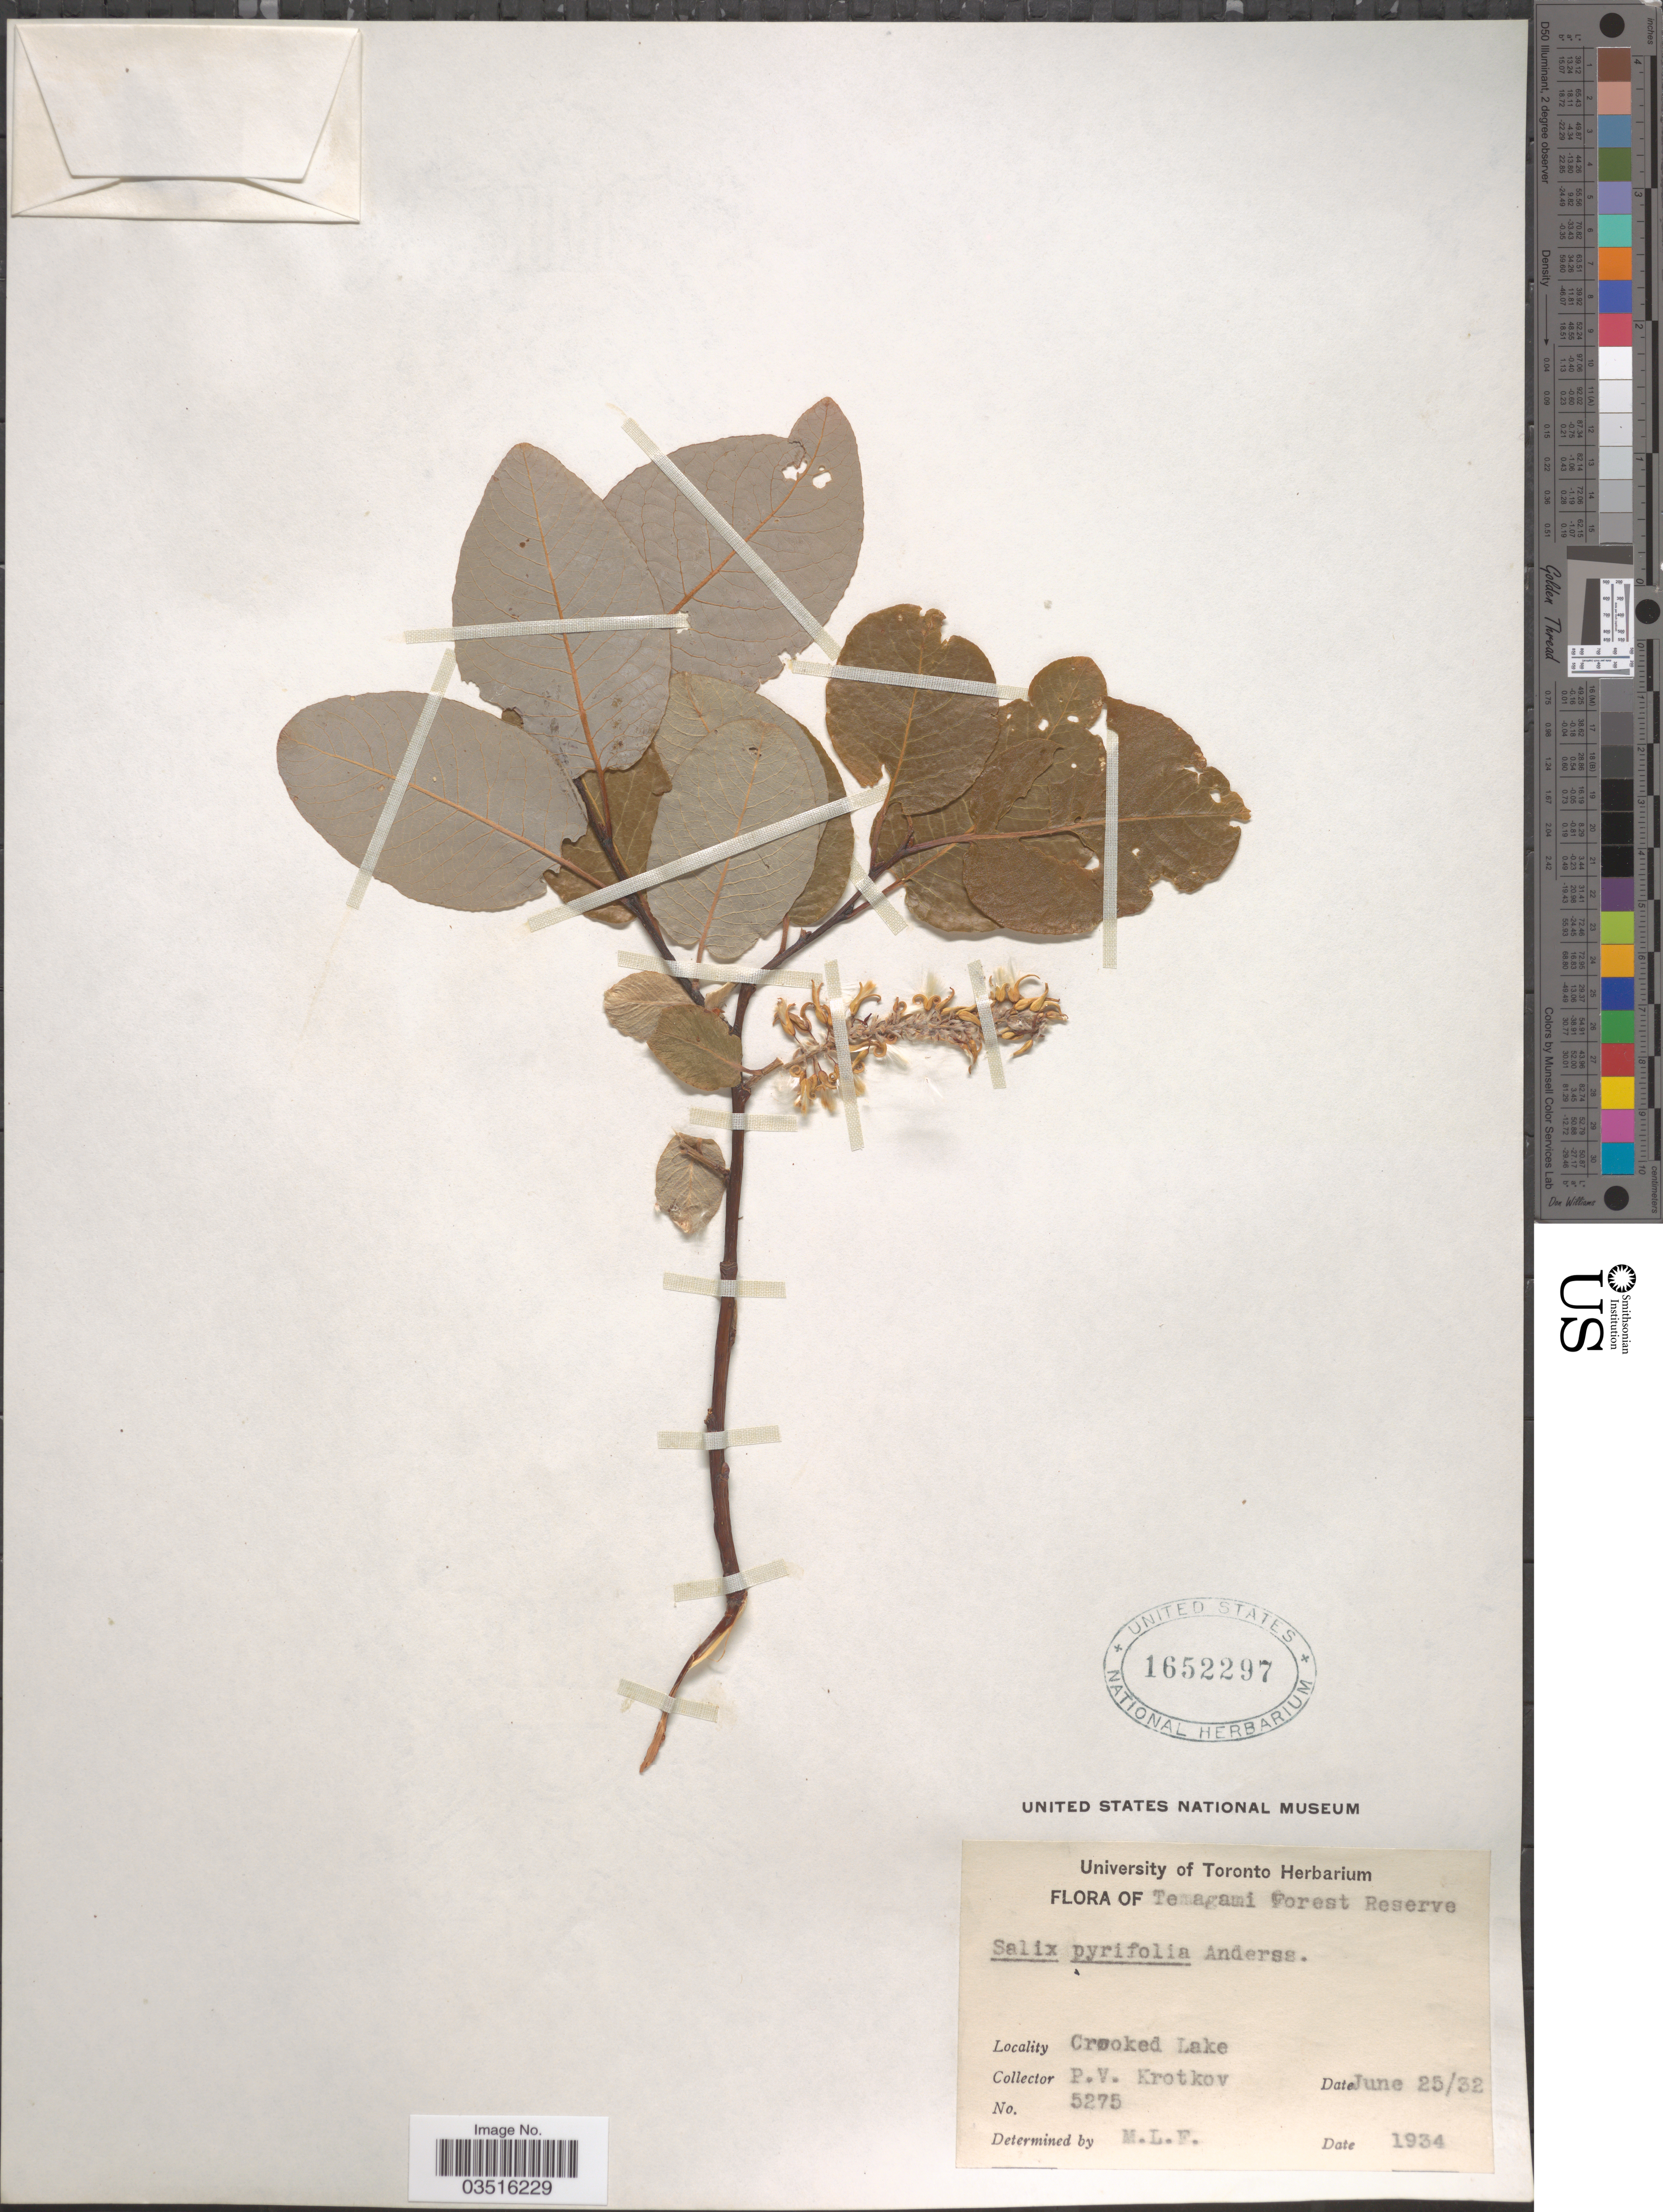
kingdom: Plantae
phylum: Tracheophyta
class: Magnoliopsida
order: Malpighiales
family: Salicaceae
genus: Salix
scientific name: Salix pyrifolia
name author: Ledeb.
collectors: P. V. Krotkov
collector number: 5275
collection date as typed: Transcribed d/m/y: 25/6/32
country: Canada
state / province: Ontario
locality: Temagami Forest Reserve. Crooked Lake.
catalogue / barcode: US 1652297